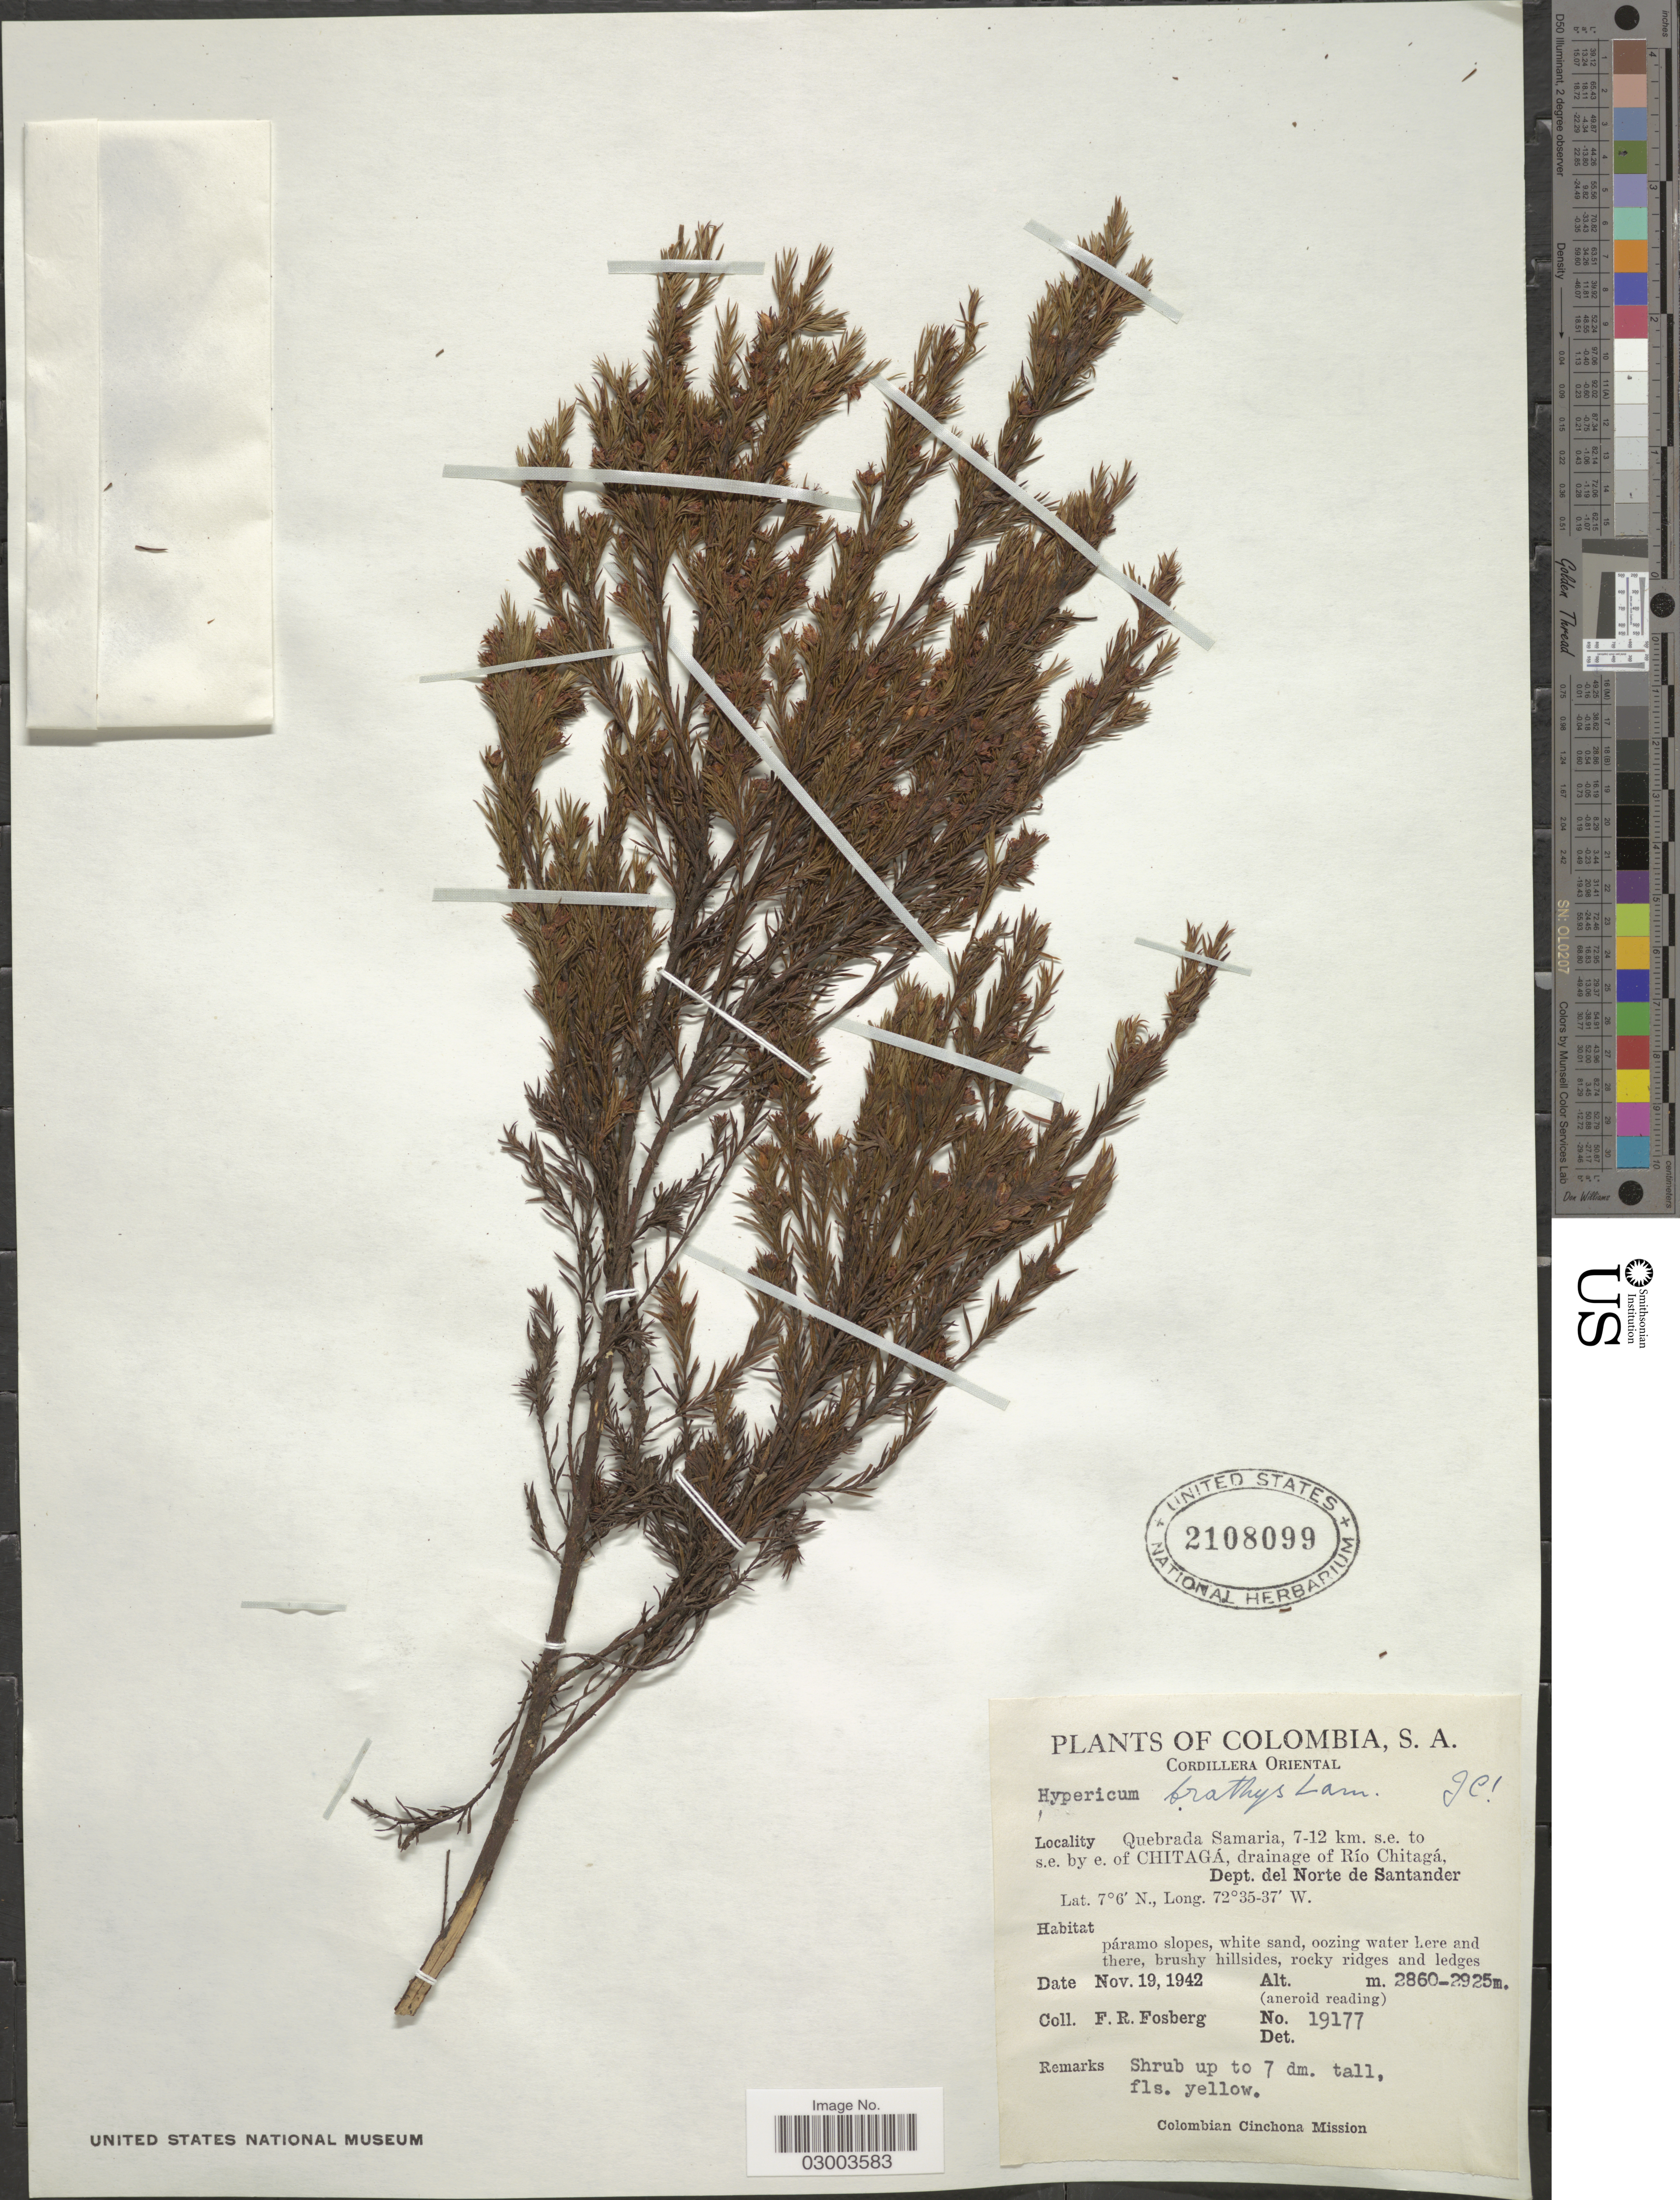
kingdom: Plantae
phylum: Tracheophyta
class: Magnoliopsida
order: Malpighiales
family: Hypericaceae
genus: Hypericum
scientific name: Hypericum juniperinum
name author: Kunth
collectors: F. R. Fosberg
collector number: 19177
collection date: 1942-11-19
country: Colombia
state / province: Norte de Santander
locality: Cordillera Oriental. Quebrada Samaria, 7-12 km. s.e. to s.e. by e. of Chitaga, draimage of Río Chitagá. Dept. del Norte de Santander.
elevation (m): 2860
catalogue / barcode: US 2108099